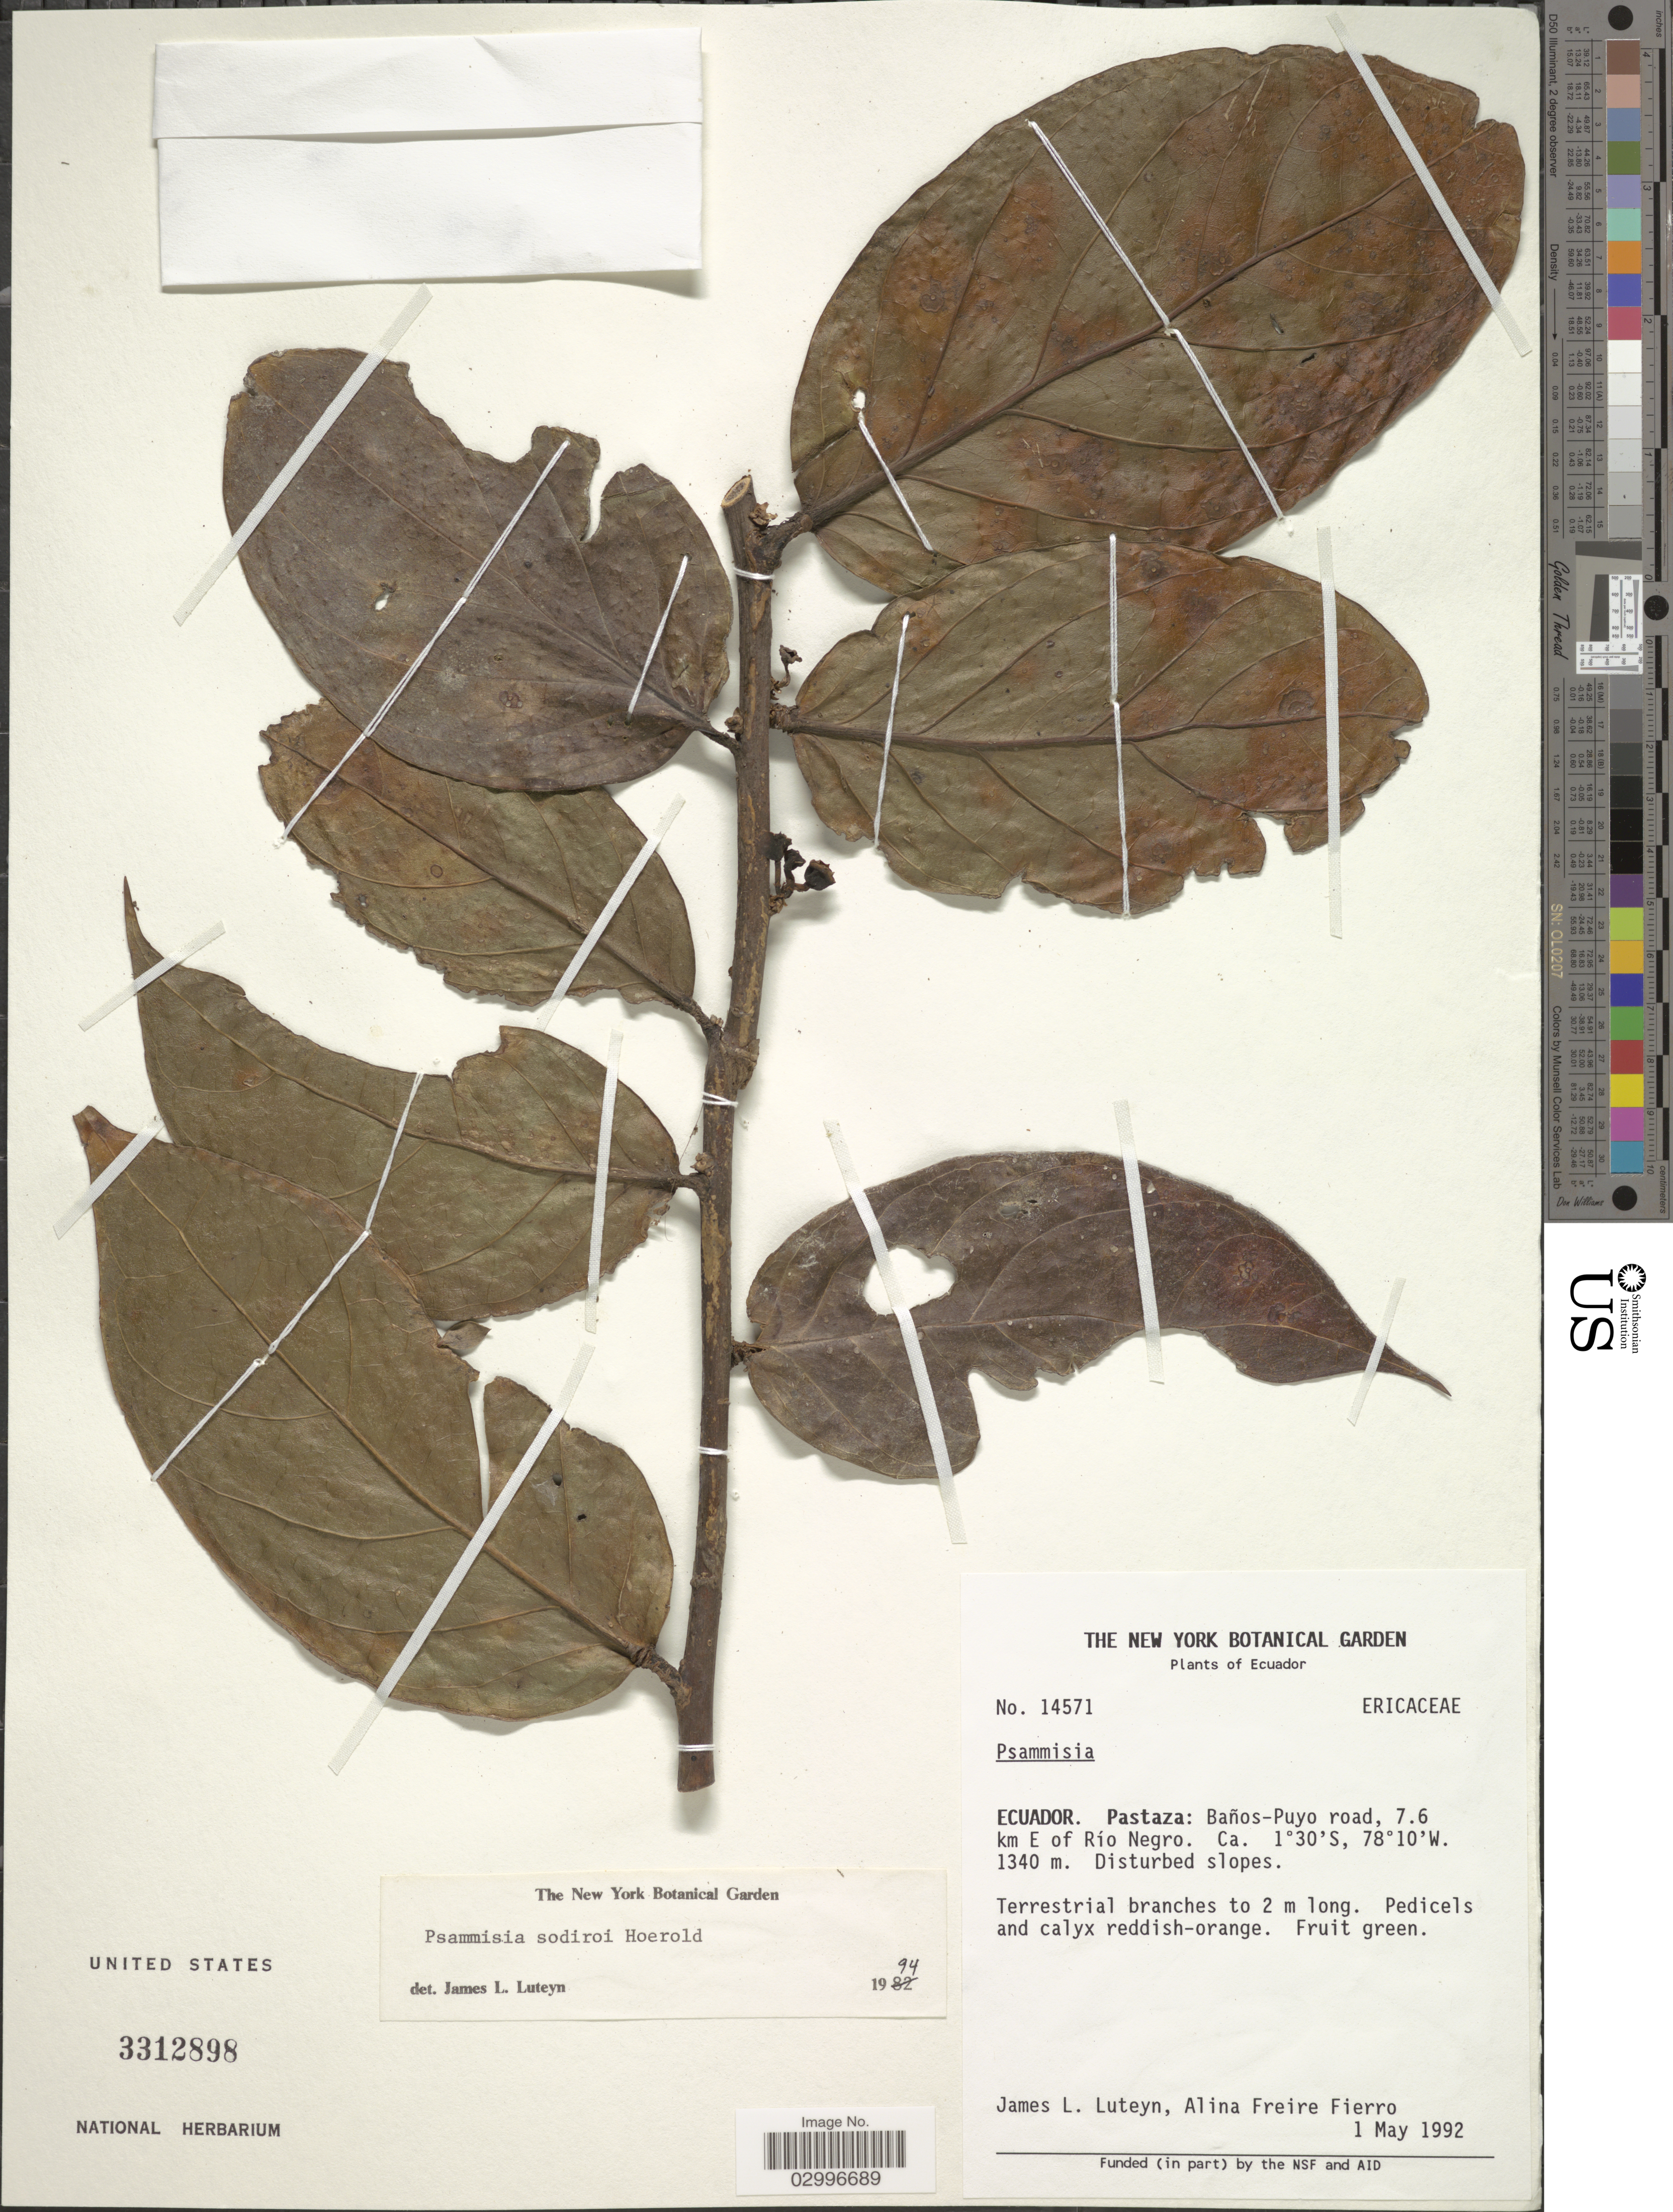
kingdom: Plantae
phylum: Tracheophyta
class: Magnoliopsida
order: Ericales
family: Ericaceae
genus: Psammisia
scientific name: Psammisia sodiroi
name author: Hoerold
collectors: J. Luteyn & A. Freire-Fierro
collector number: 14571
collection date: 1992-05-01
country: Ecuador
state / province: Pastaza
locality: Baños-Puyo road, 7.6 km E of Río Negro.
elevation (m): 1340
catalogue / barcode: US 3312898